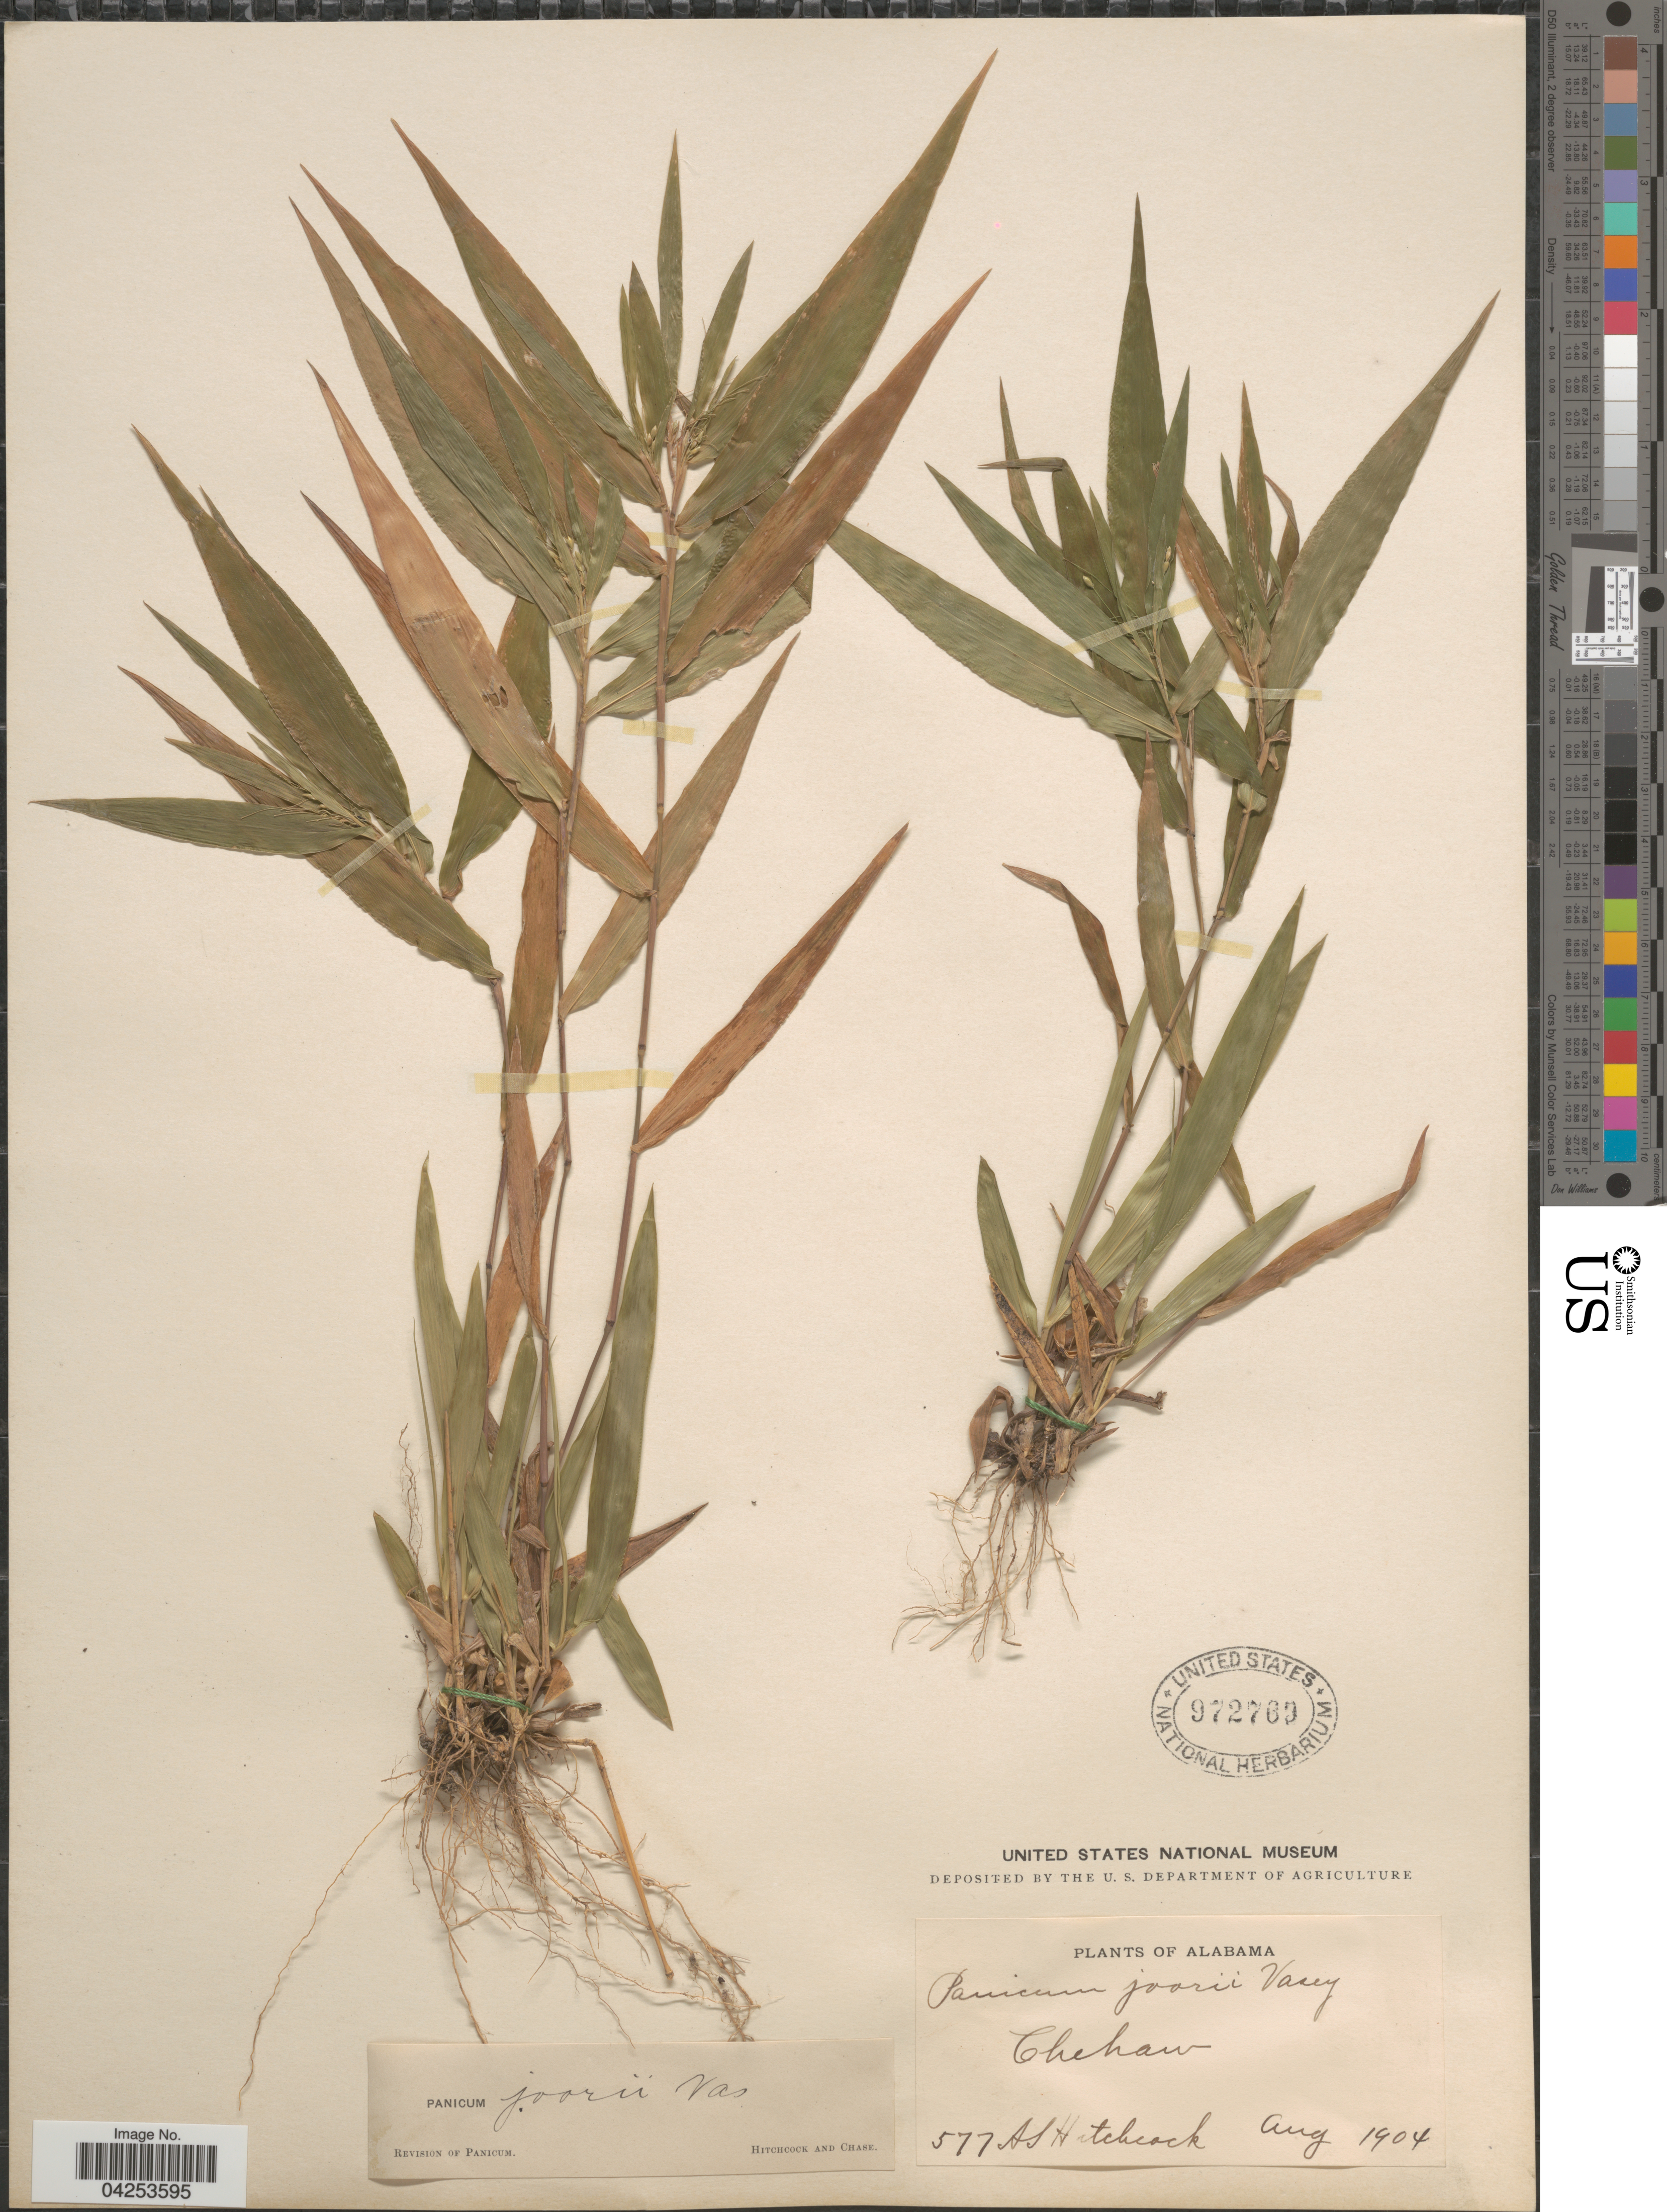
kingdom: Plantae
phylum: Tracheophyta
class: Liliopsida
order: Poales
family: Poaceae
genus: Dichanthelium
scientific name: Dichanthelium commutatum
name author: (Schult.) Gould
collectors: A. S. Hitchcock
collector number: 577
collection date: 1904-08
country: United States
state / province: Alabama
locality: Chehaw.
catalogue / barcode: US 972760